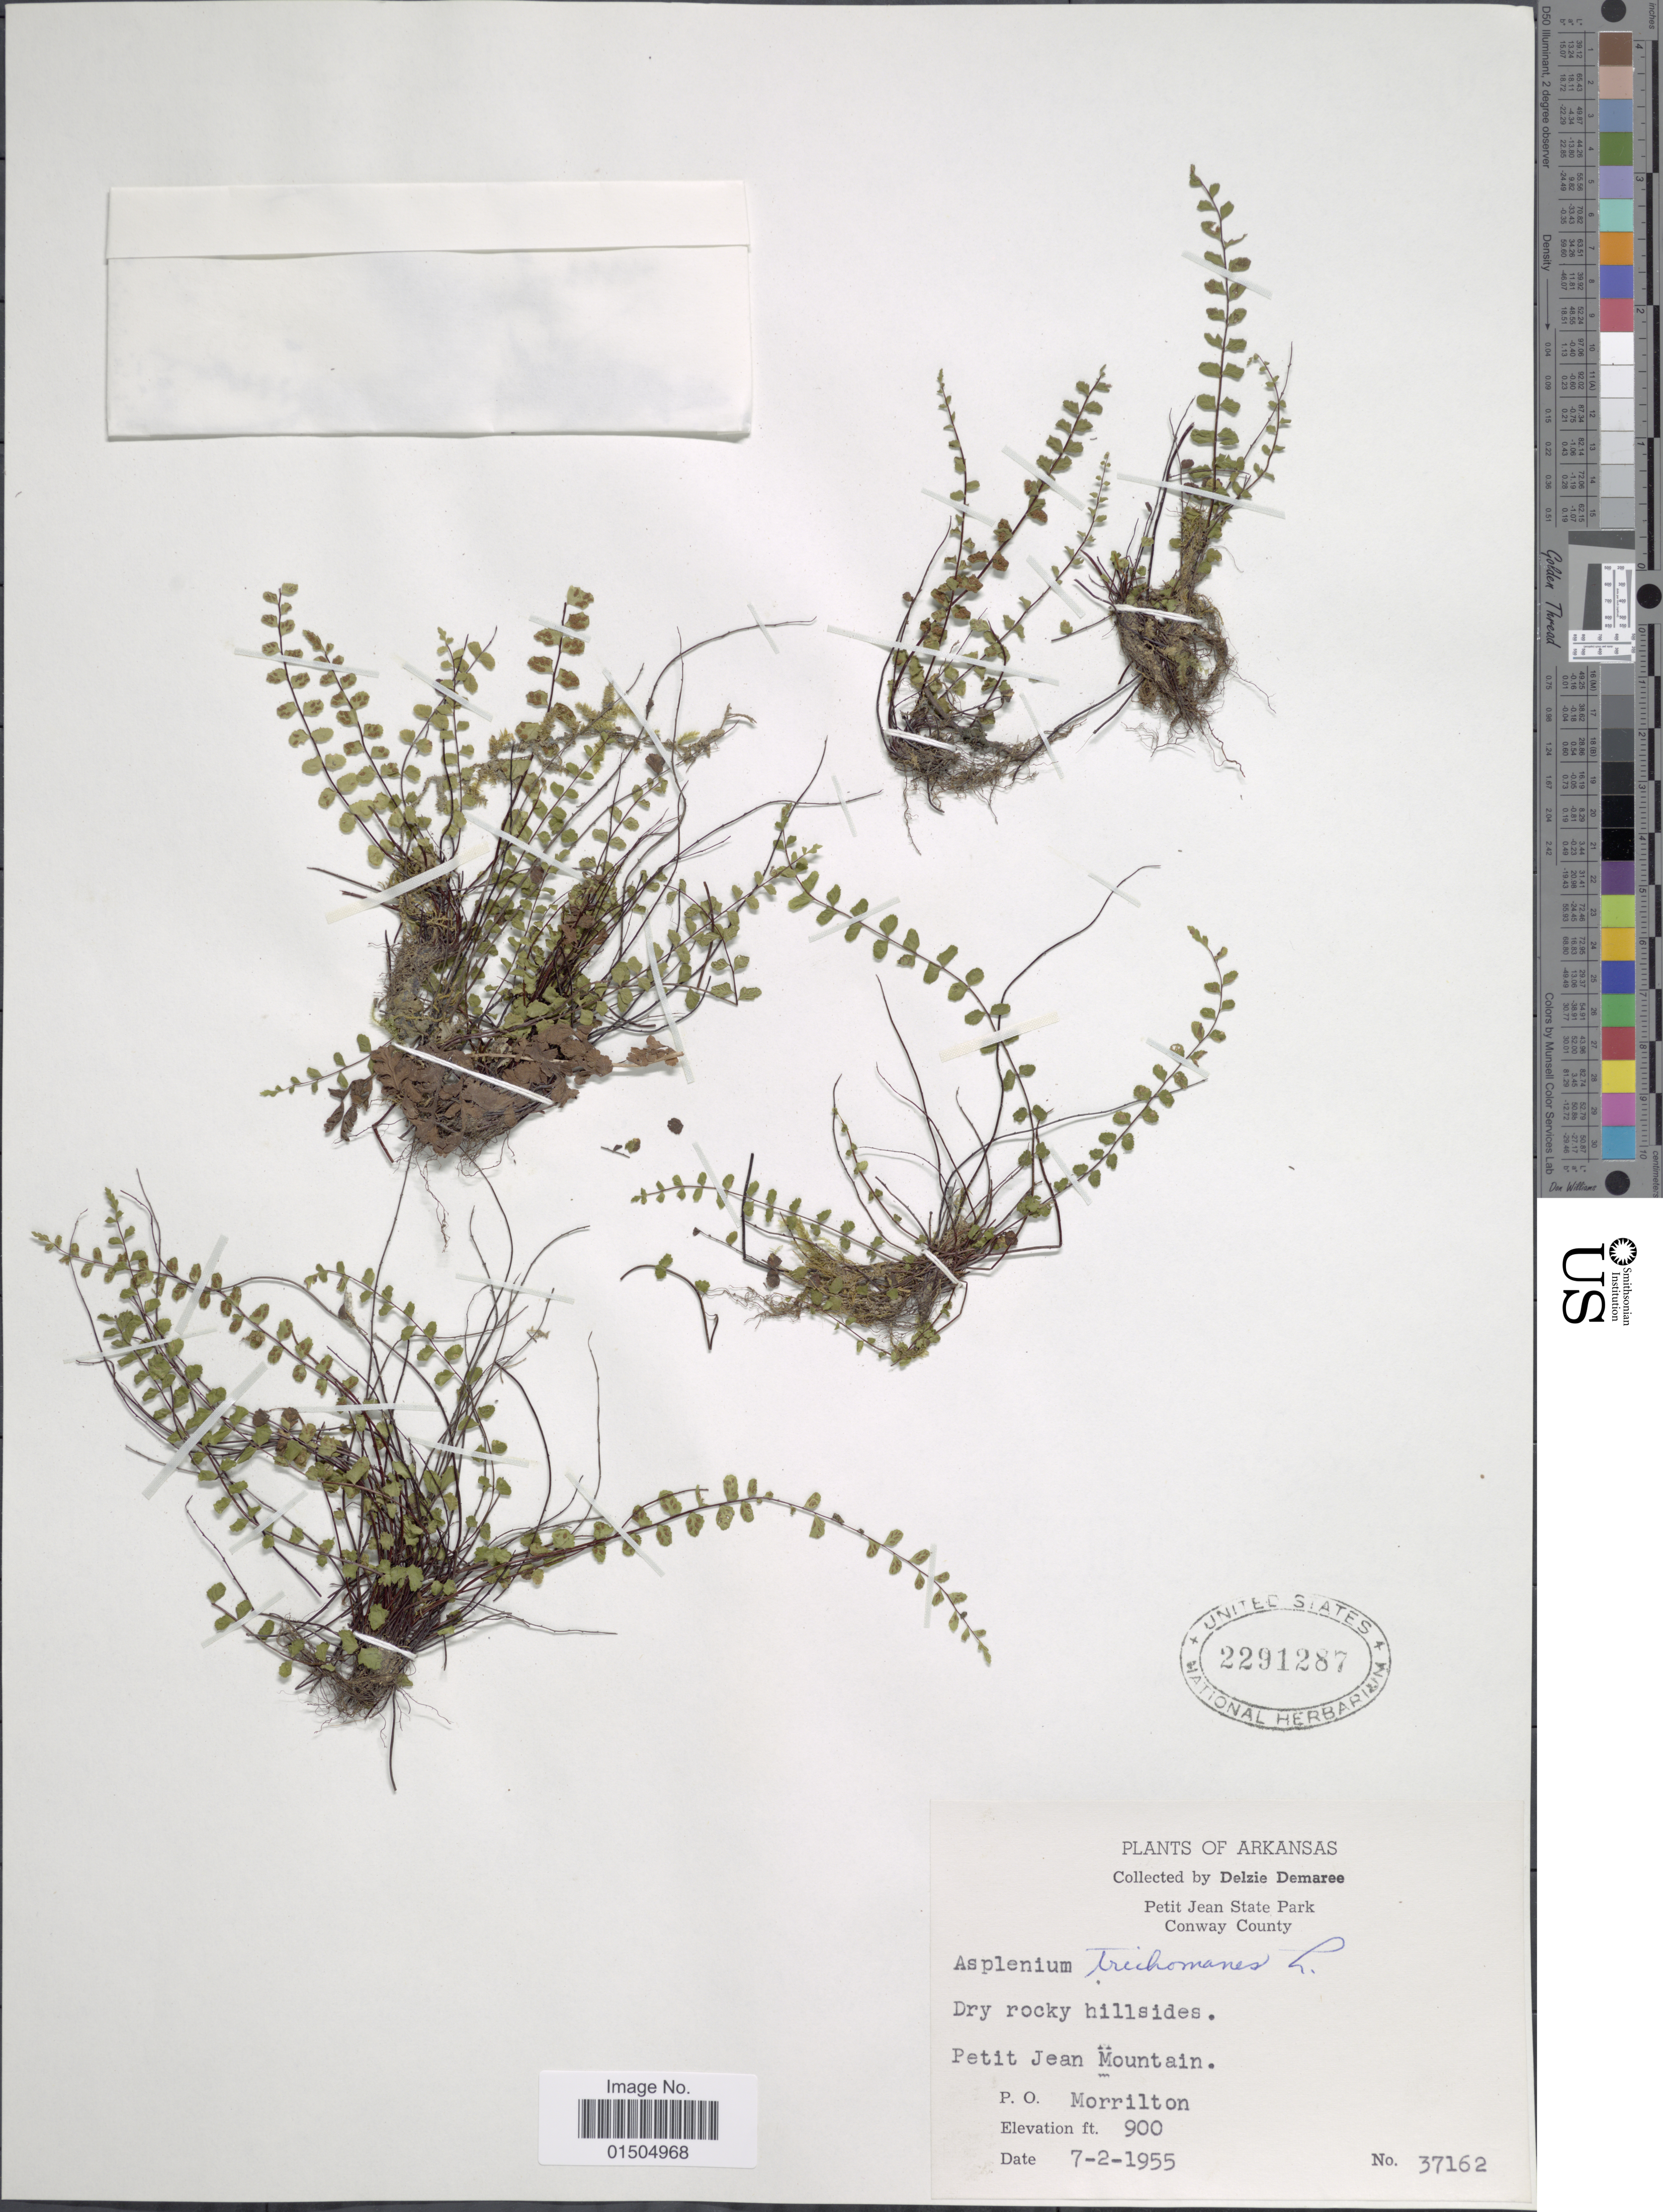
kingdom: Plantae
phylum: Tracheophyta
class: Polypodiopsida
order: Polypodiales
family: Aspleniaceae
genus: Asplenium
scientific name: Asplenium trichomanes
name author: L.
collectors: D. Demaree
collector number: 37162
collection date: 1955-07-02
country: United States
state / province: Arkansas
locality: Petit Jean State Park. Conway County. Petit Jean Mountain. P.O. Morrilton.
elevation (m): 274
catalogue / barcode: US 2291287